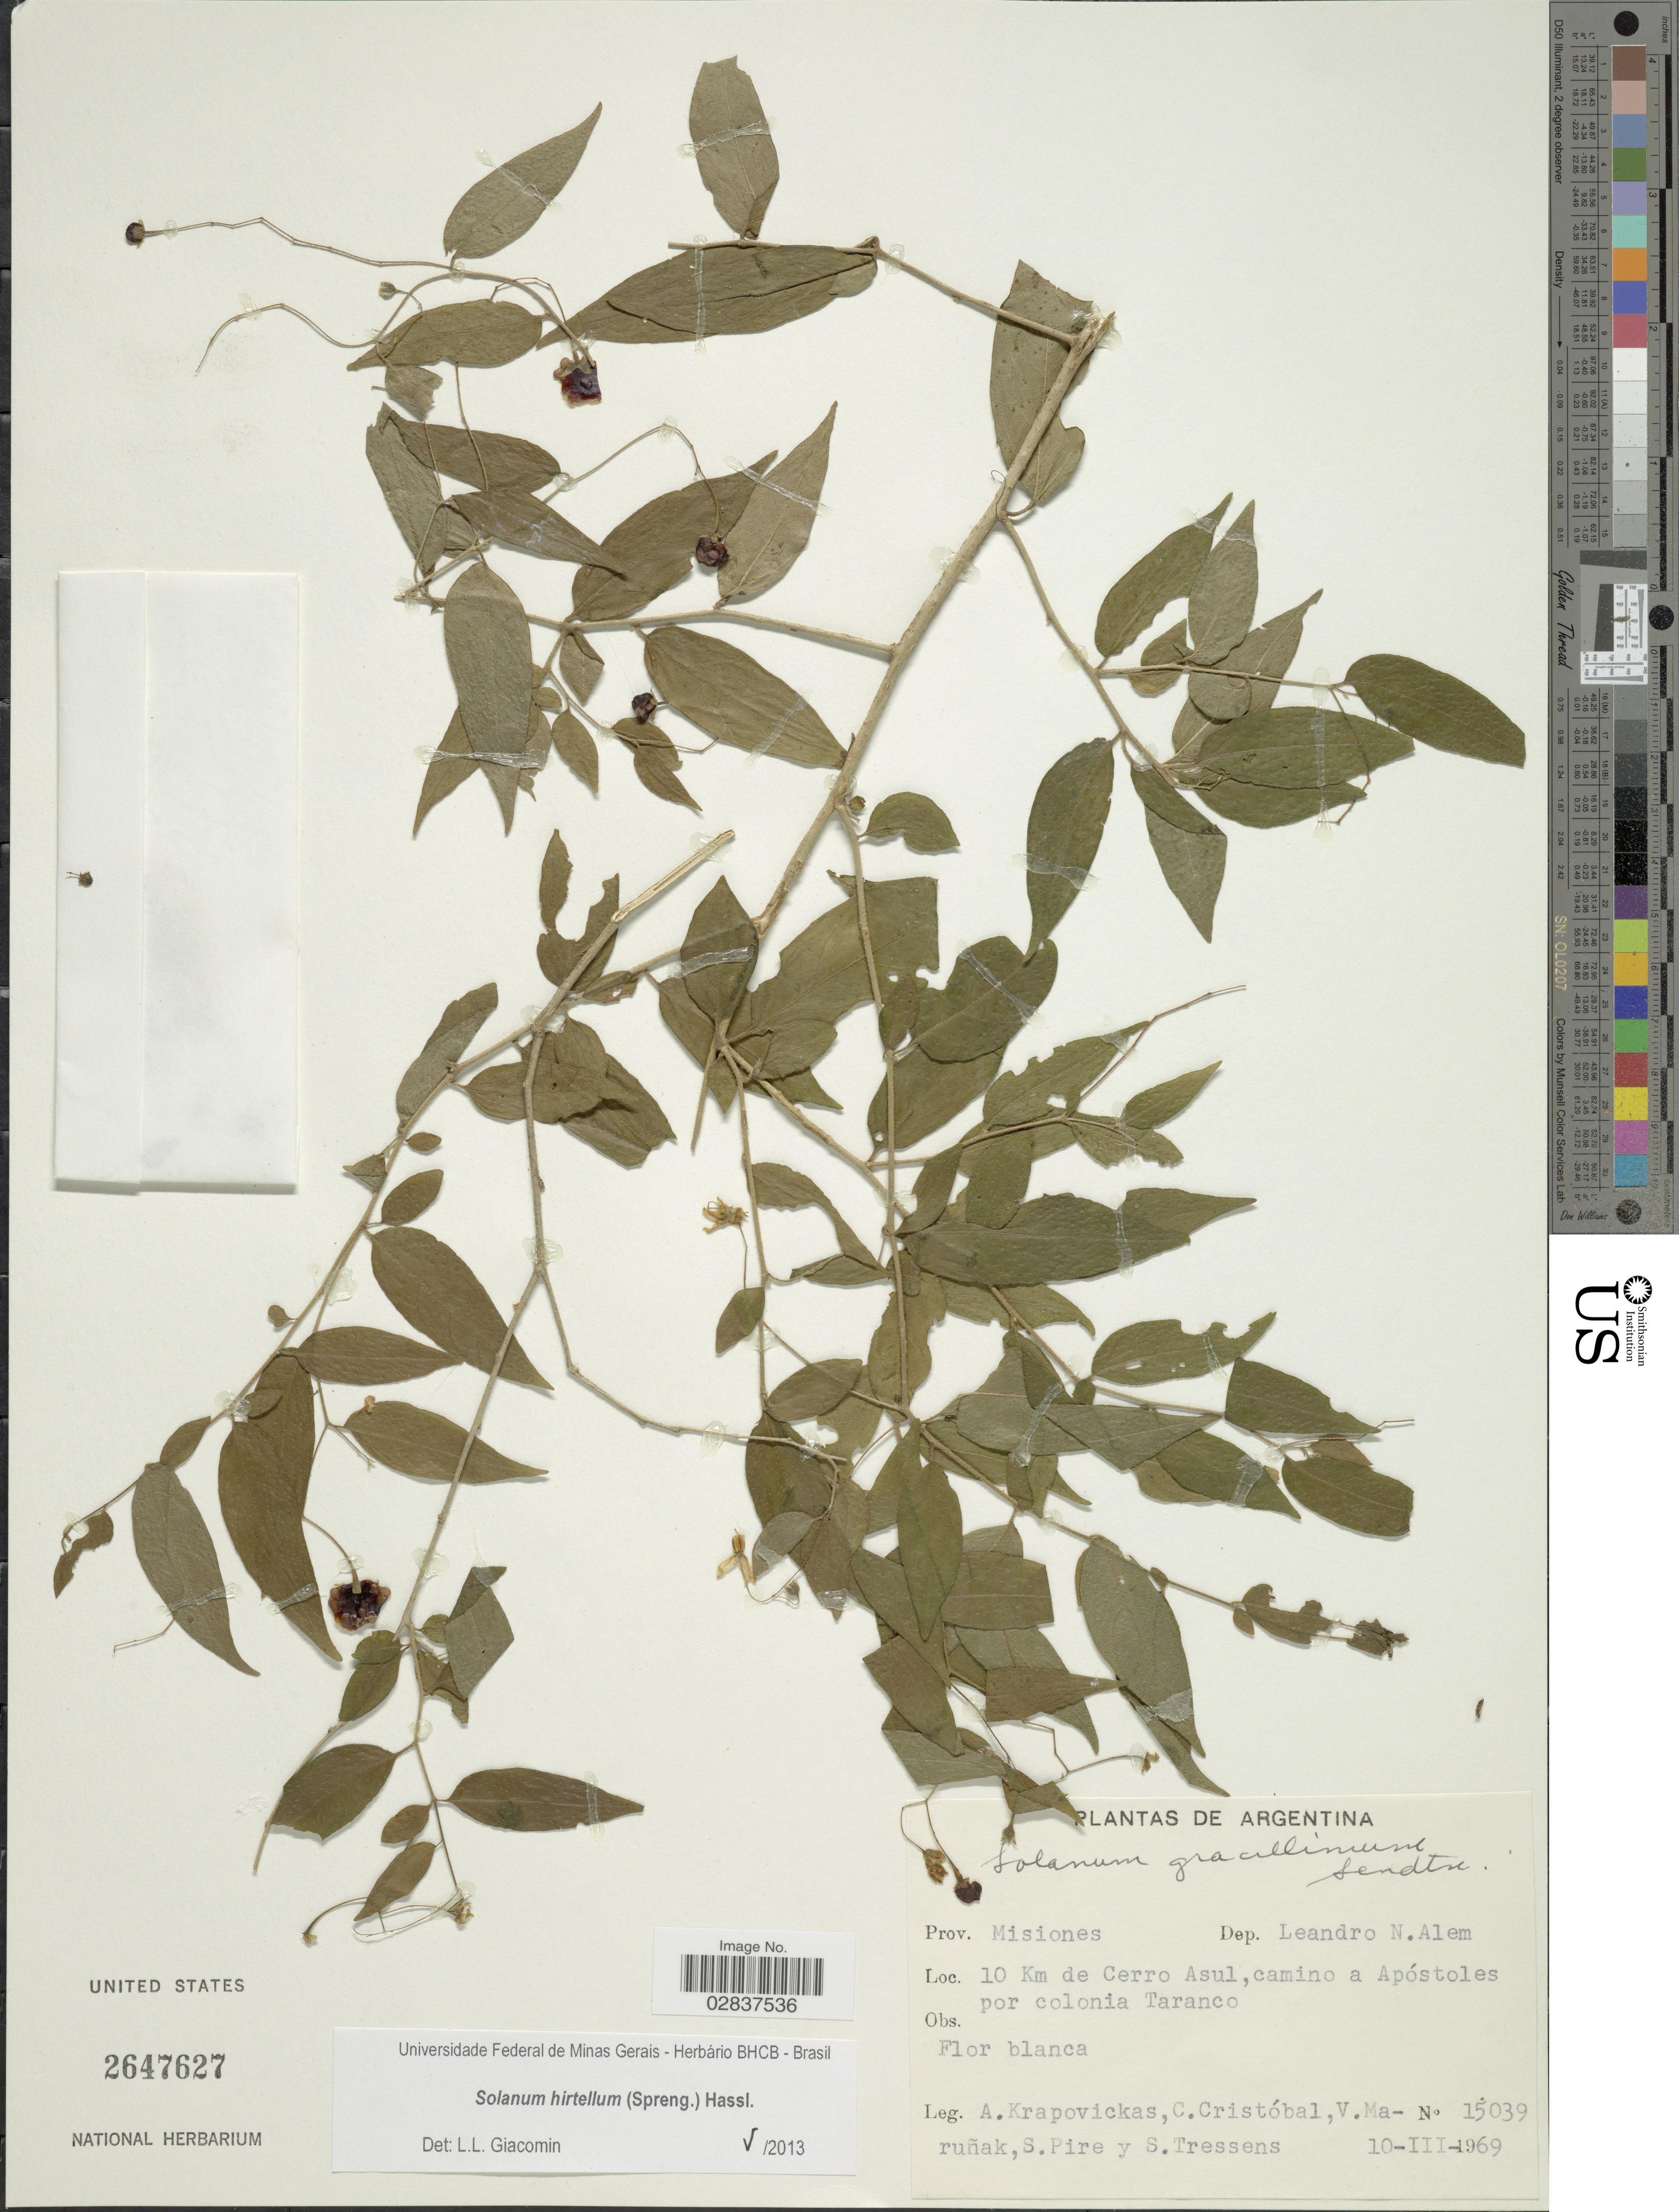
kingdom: Plantae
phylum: Tracheophyta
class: Magnoliopsida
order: Solanales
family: Solanaceae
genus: Solanum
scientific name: Solanum hirtellum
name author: Hassl.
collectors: A. Krapovickas, C. Cristóbal, V. Maruñak, S. Pire & S. Tressens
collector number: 15039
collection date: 1969-03-10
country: Argentina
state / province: Misiones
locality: Dep. Leandro N. Alem. 10 Km de Cerro Asul, camino a Apóstoles por colonia Taranco.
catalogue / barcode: US 2647627